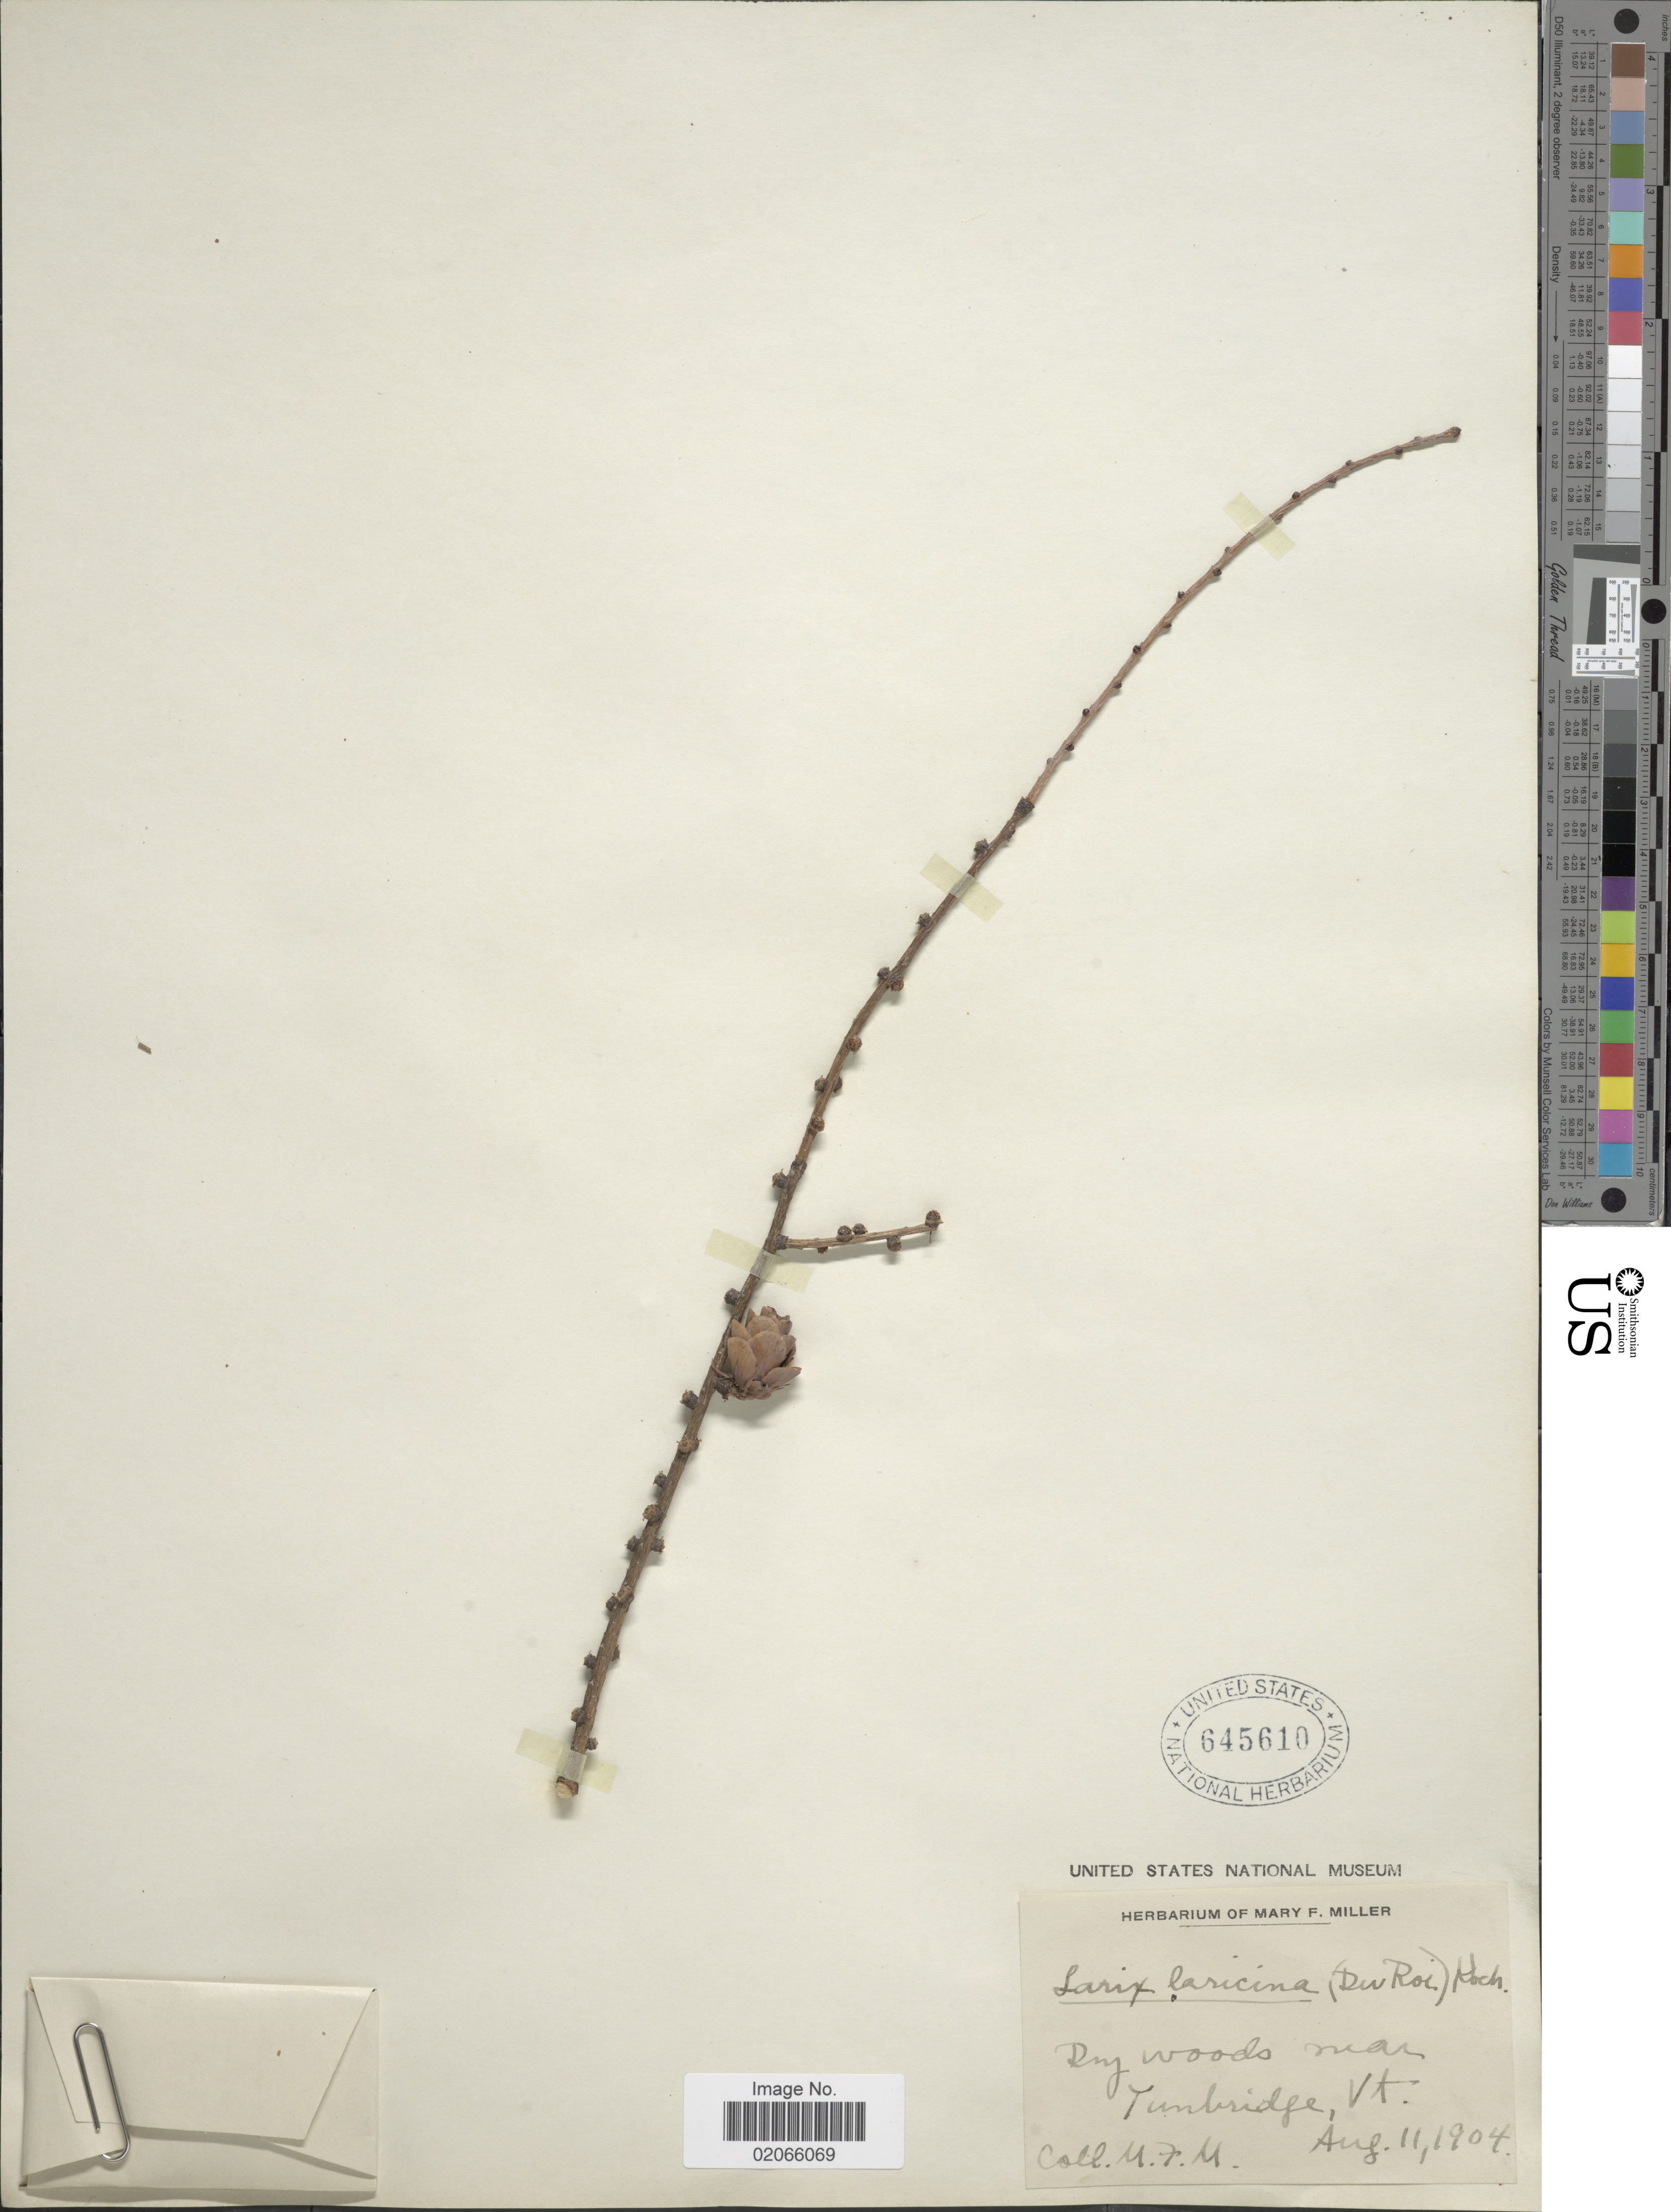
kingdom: Plantae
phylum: Tracheophyta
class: Pinopsida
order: Pinales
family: Pinaceae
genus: Larix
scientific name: Larix laricina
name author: (Du Roi) K. Koch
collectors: M. F. Miller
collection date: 1904-08-11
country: United States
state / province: Vermont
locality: Dry woods near Tunbridge, Vt.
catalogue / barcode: US 645610